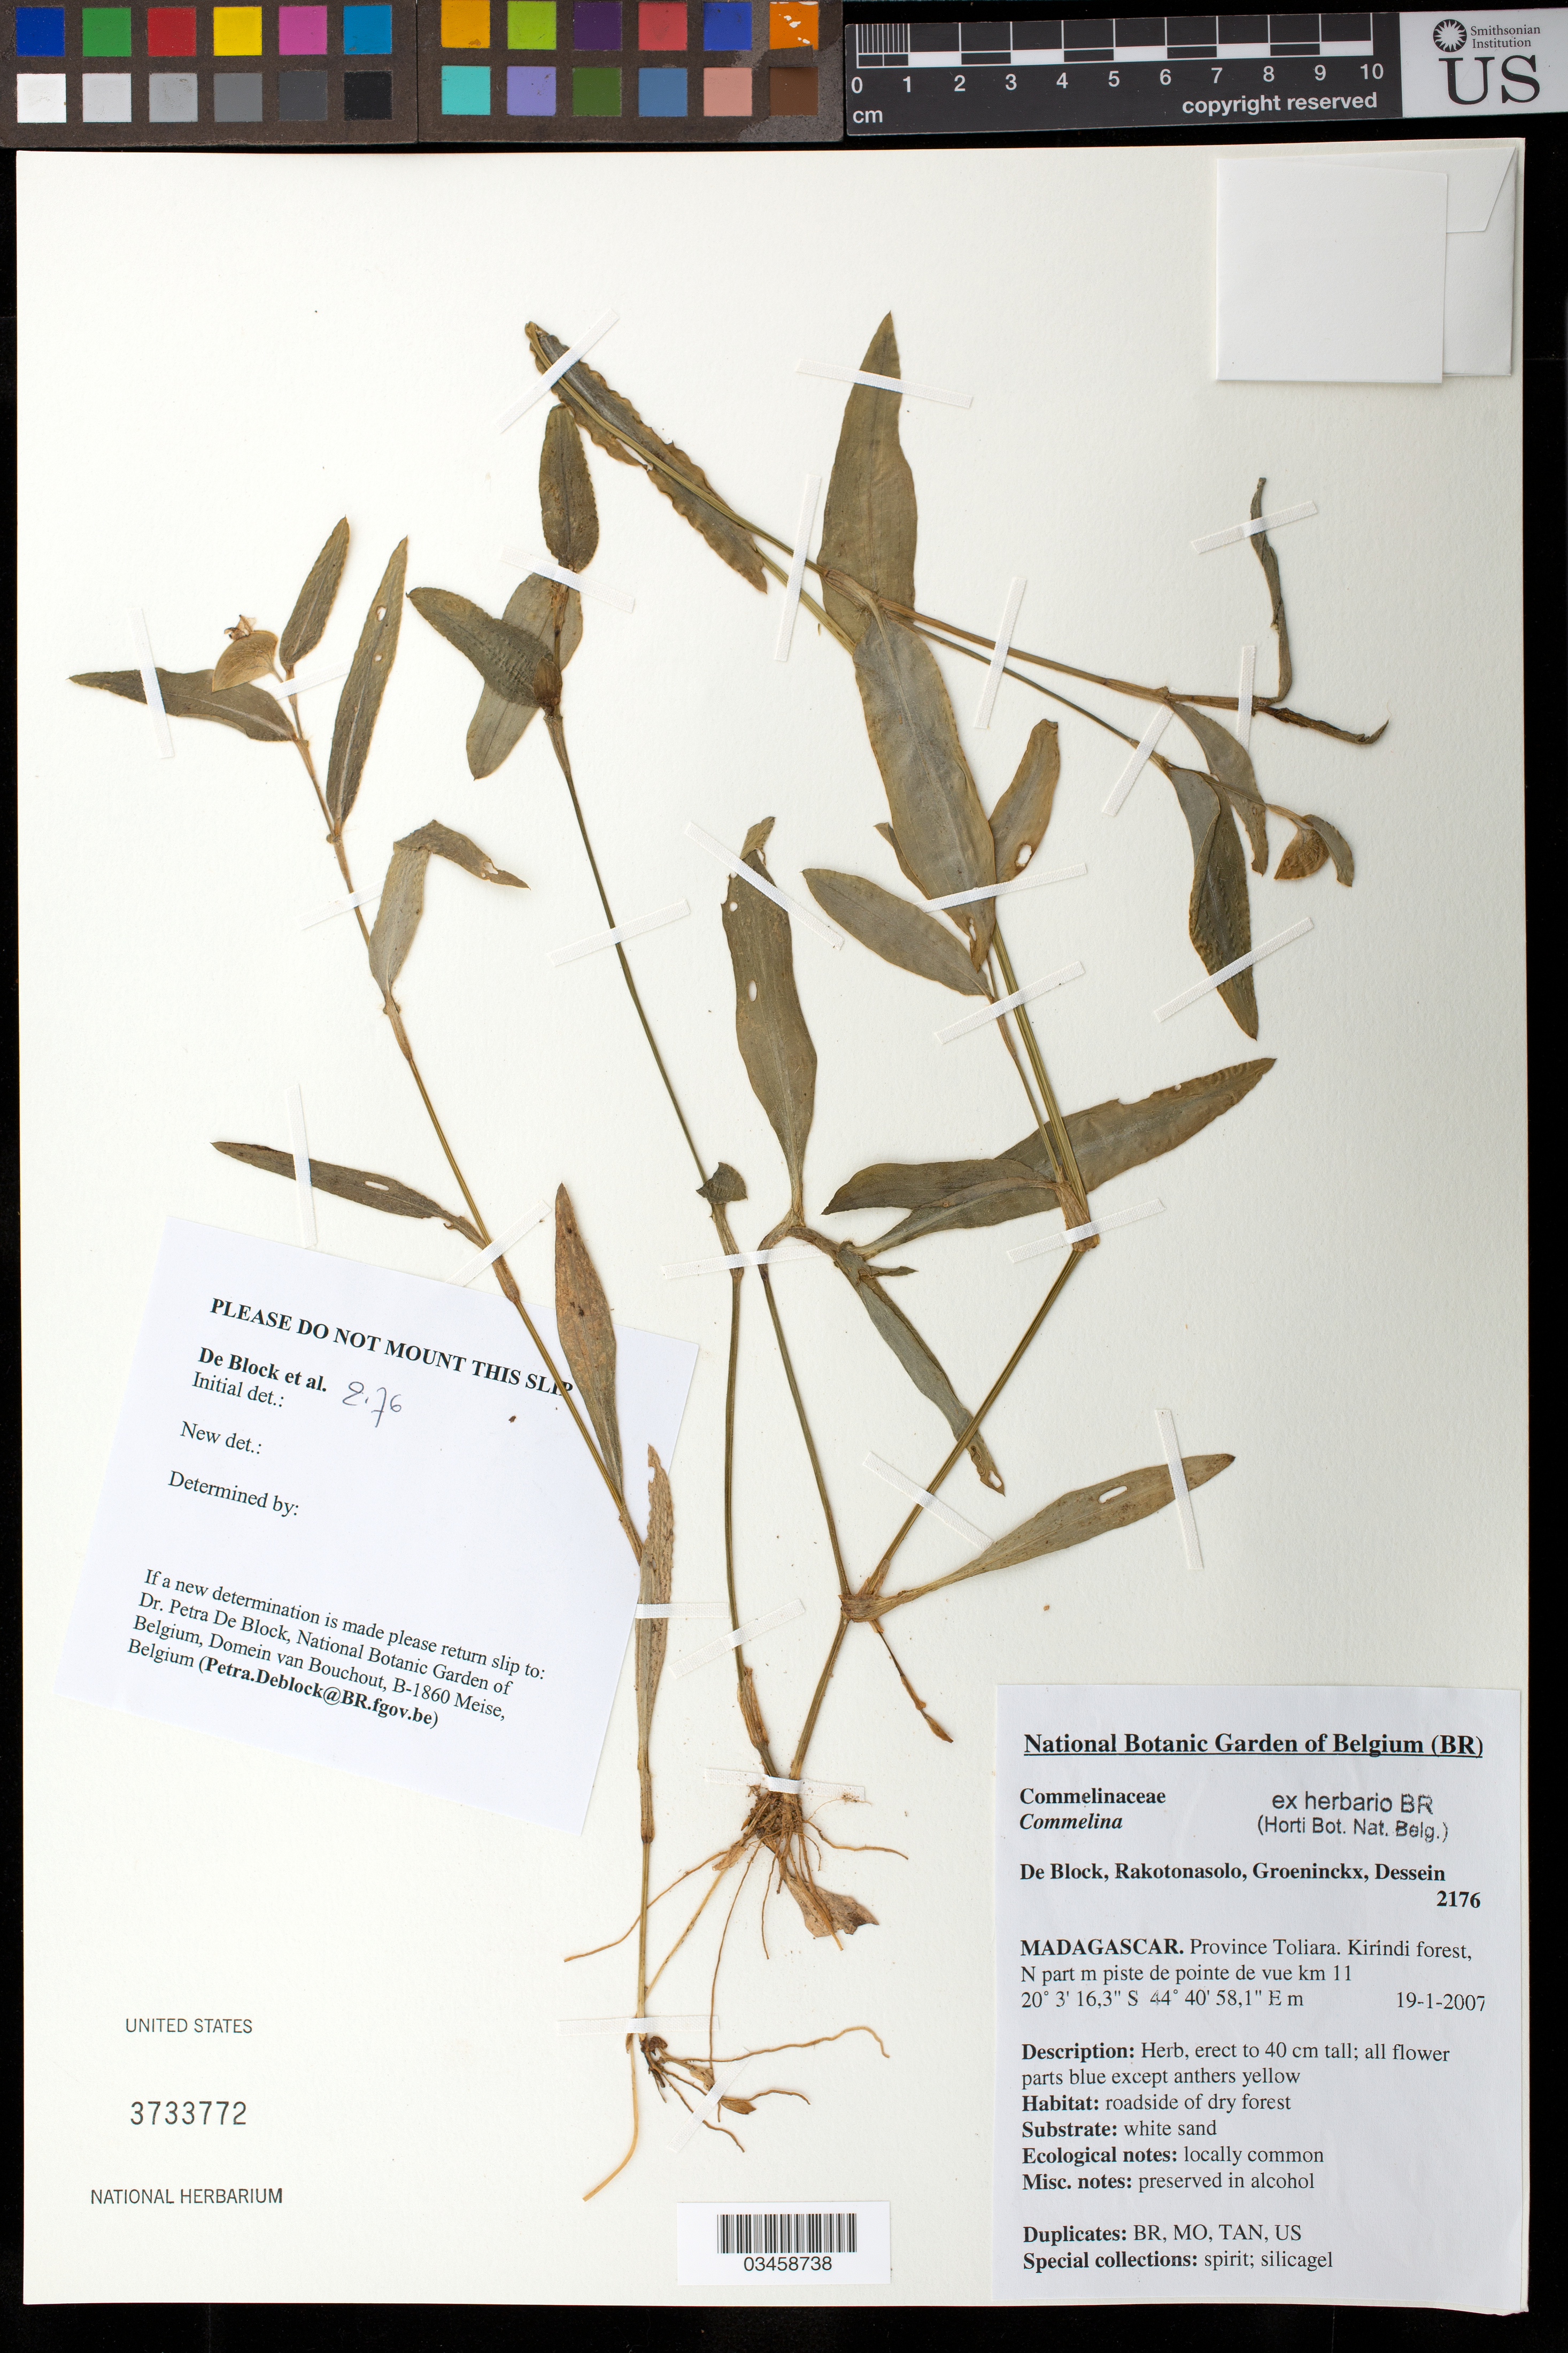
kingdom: Plantae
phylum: Tracheophyta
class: Liliopsida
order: Commelinales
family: Commelinaceae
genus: Commelina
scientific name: Commelina sp.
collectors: De Block, Rakotonasolo, I. Groeninckx & S. Dessein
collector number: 2176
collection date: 2007-01-19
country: Madagascar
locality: Province Toliara. Kirindi forest, N part m piste de pointe de vue km 10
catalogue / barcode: US 3733772